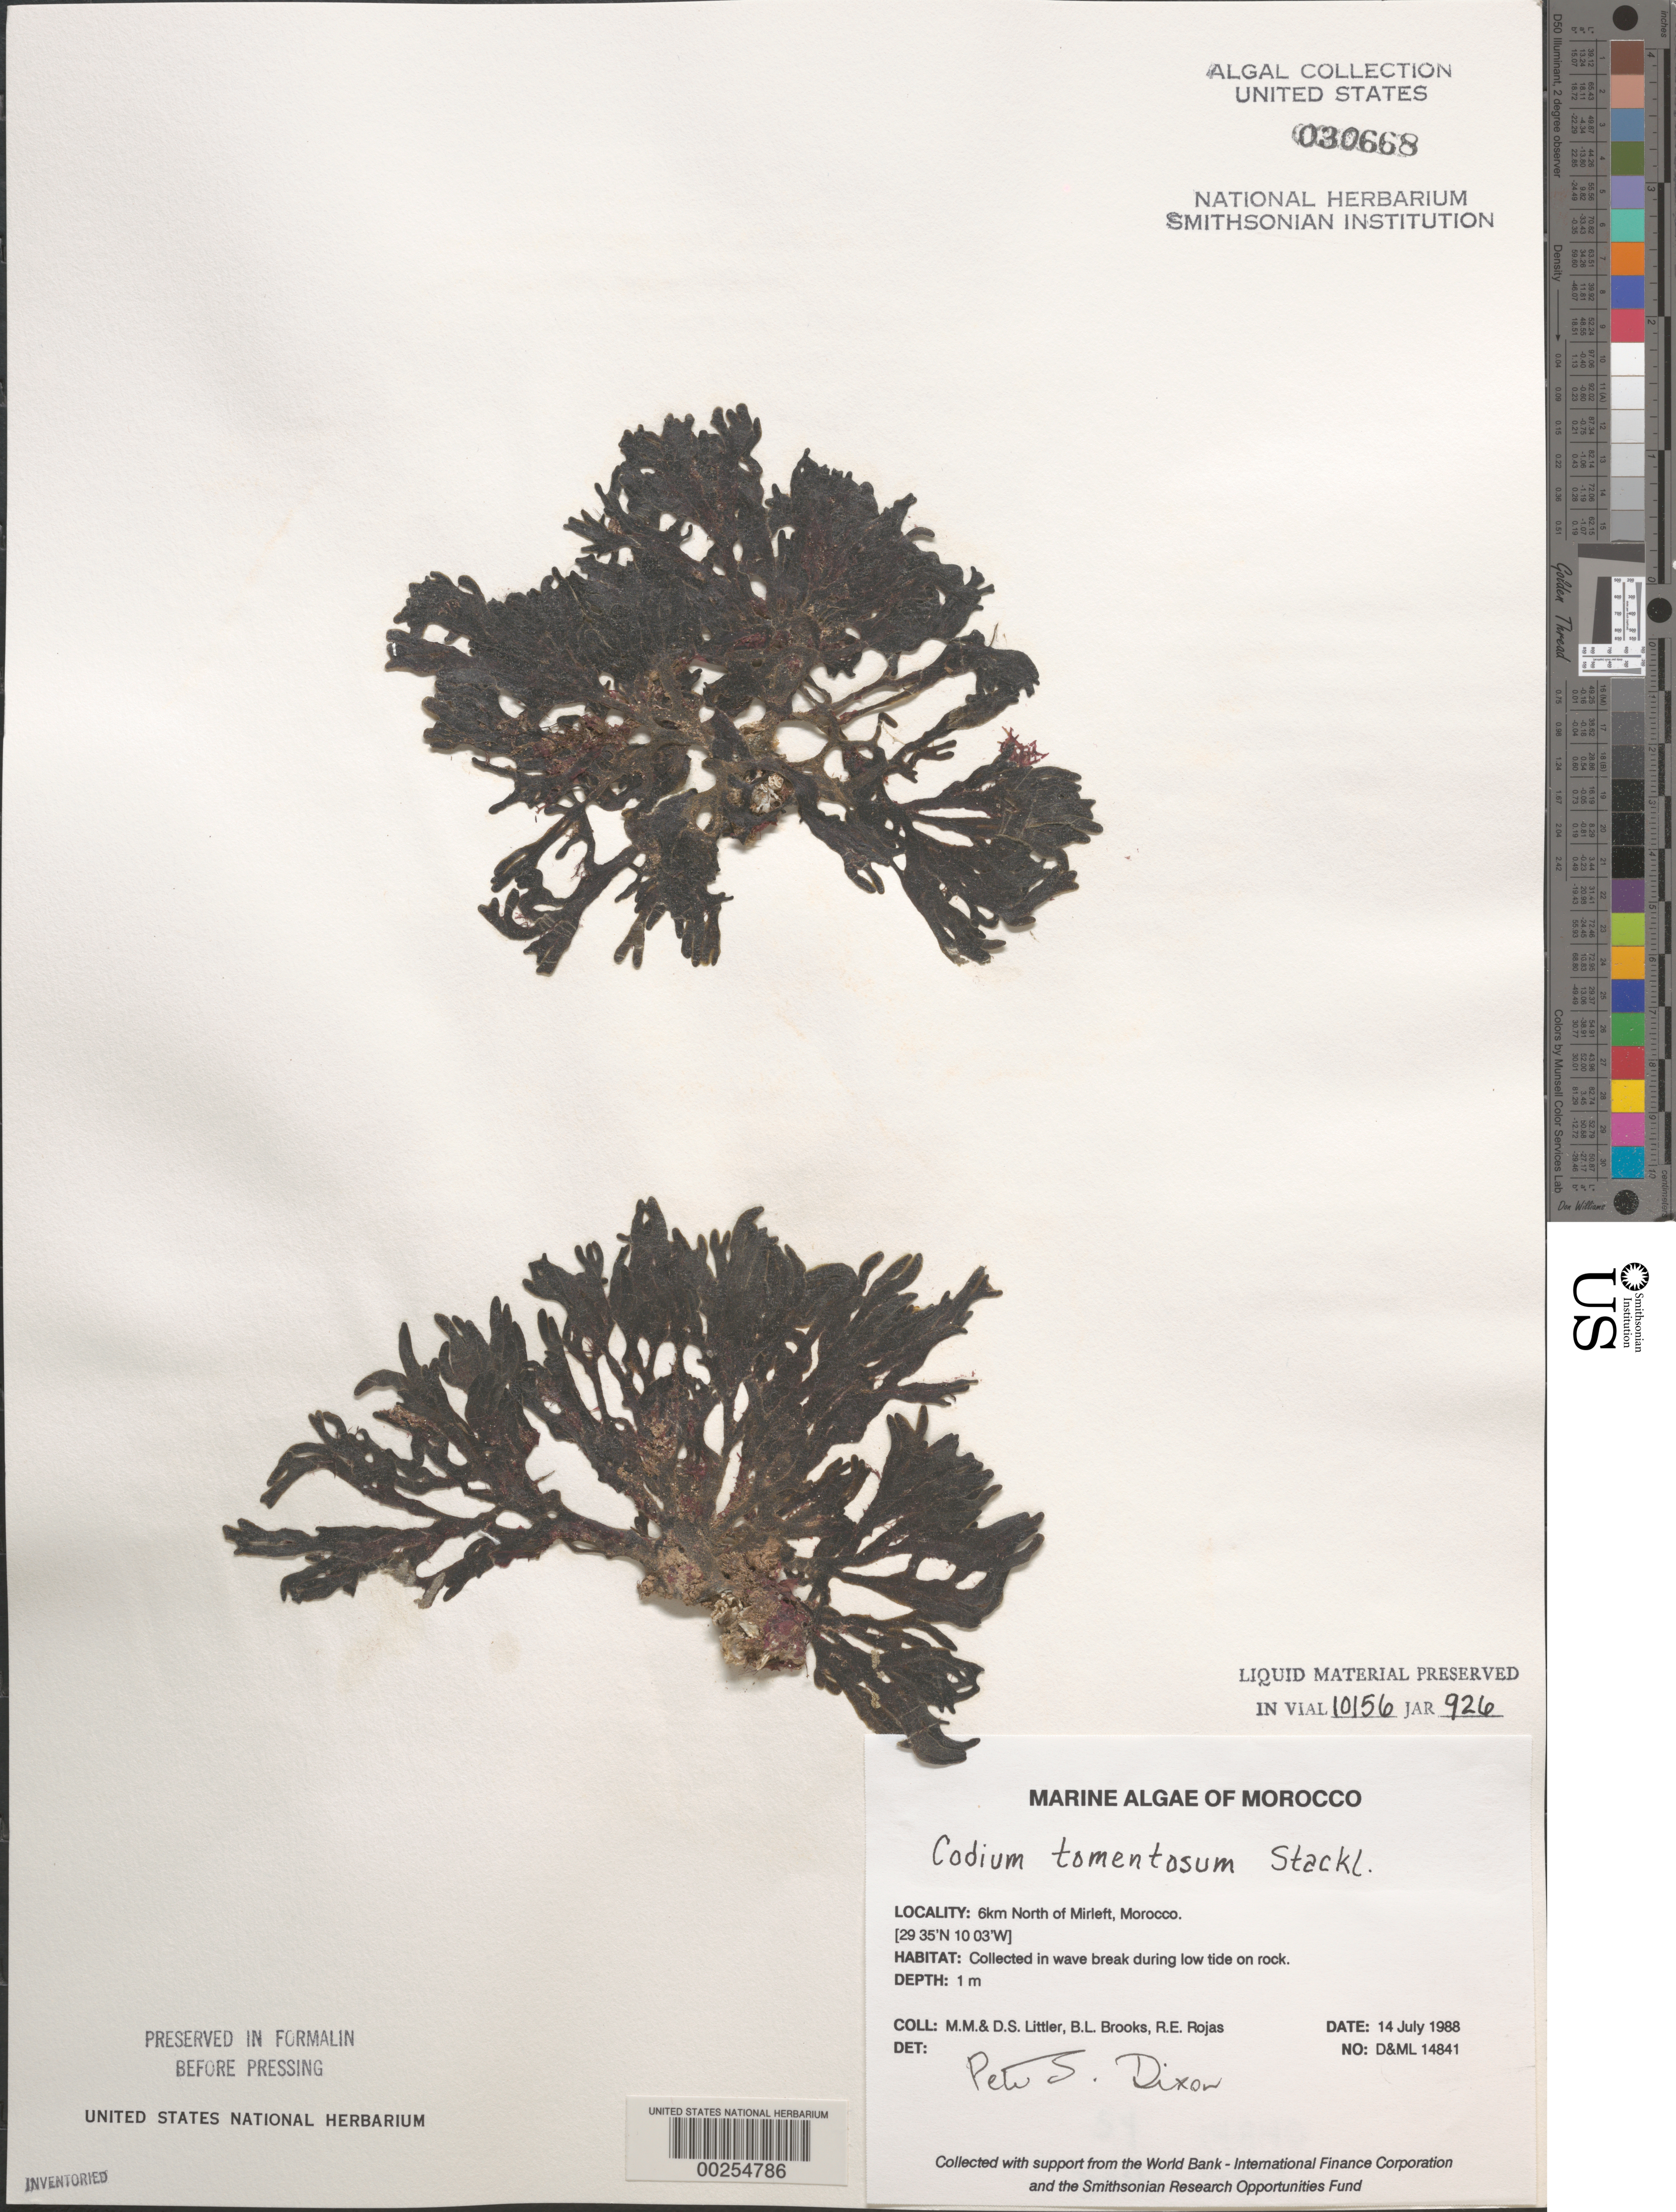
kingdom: Plantae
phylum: Chlorophyta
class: Ulvophyceae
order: Bryopsidales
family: Codiaceae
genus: Codium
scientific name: Codium tomentosum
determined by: Dixon, P. S.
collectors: M. M. Littler, D. S. Littler, B. Brooks & R. Rojas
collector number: D&ML 14841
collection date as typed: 14 Jul 1988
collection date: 1988-07-14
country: Morocco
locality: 6 km north of Mirleft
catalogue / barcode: US 30668